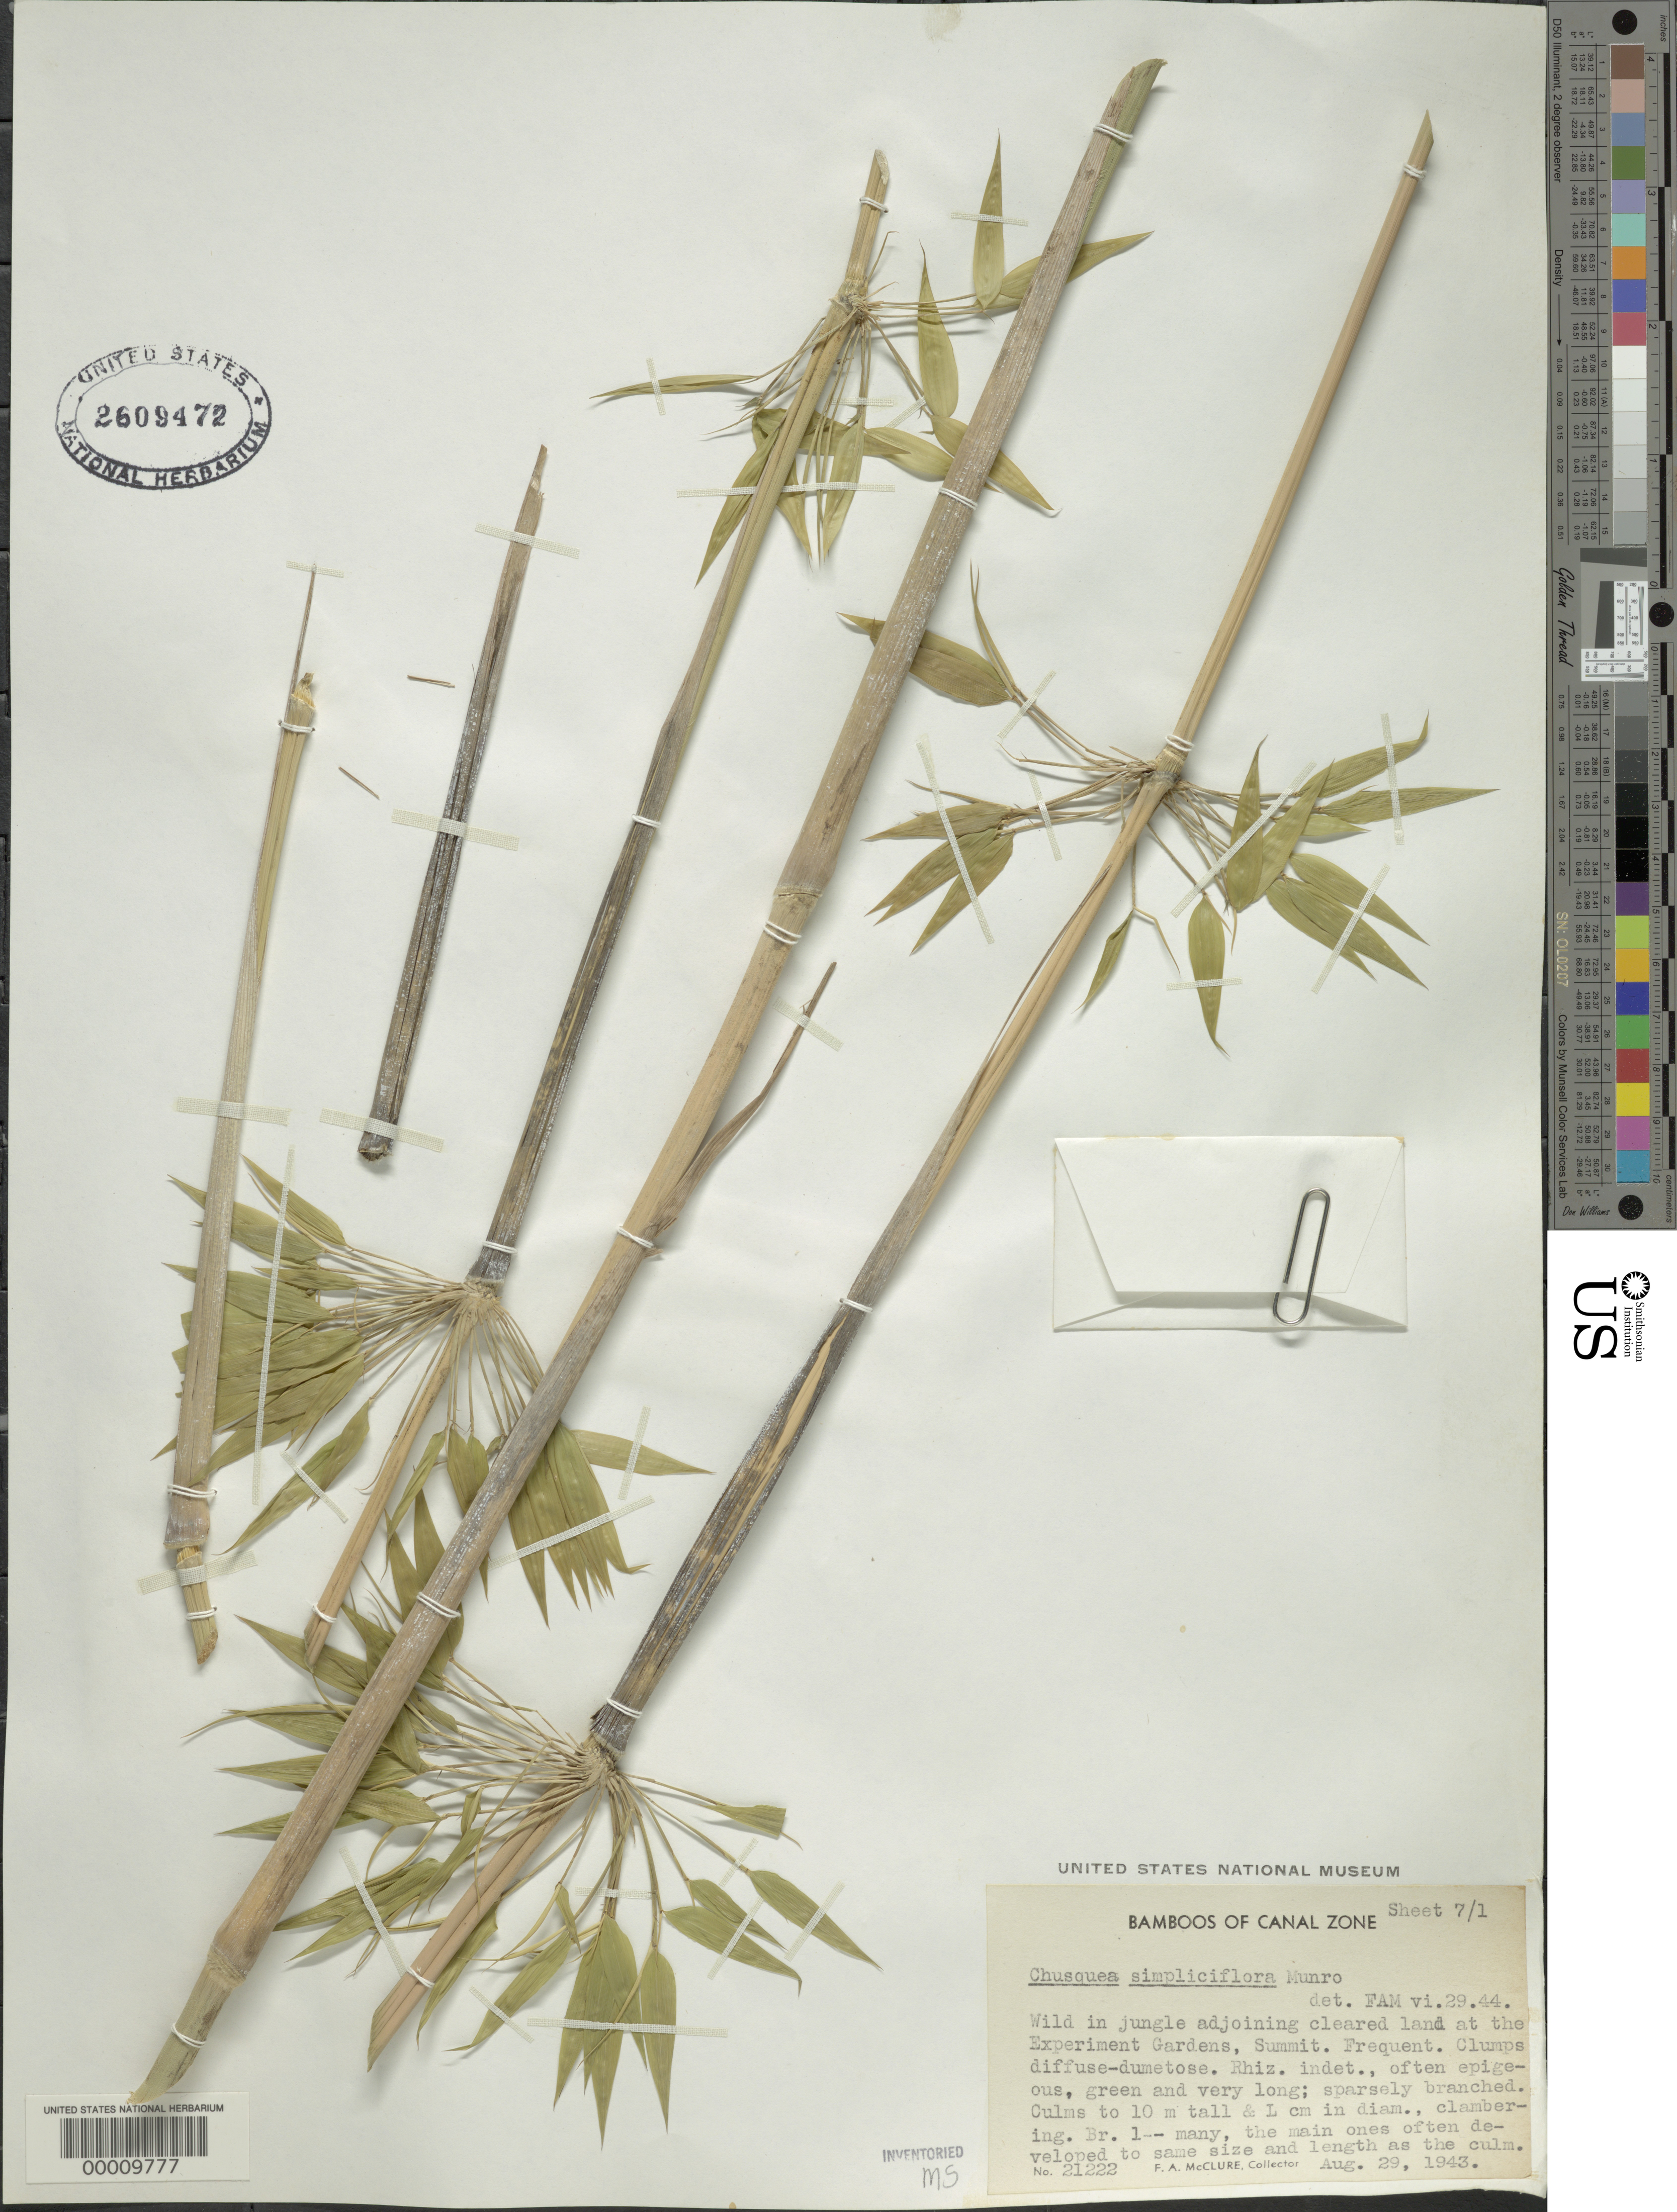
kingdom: Plantae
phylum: Tracheophyta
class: Liliopsida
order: Poales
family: Poaceae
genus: Chusquea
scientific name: Chusquea simpliciflora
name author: Munro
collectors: F. A. McClure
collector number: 21222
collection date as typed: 29 Aug 1943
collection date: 1943-08-29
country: Panama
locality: Esperimental Gardens-summit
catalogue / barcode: US 2609472